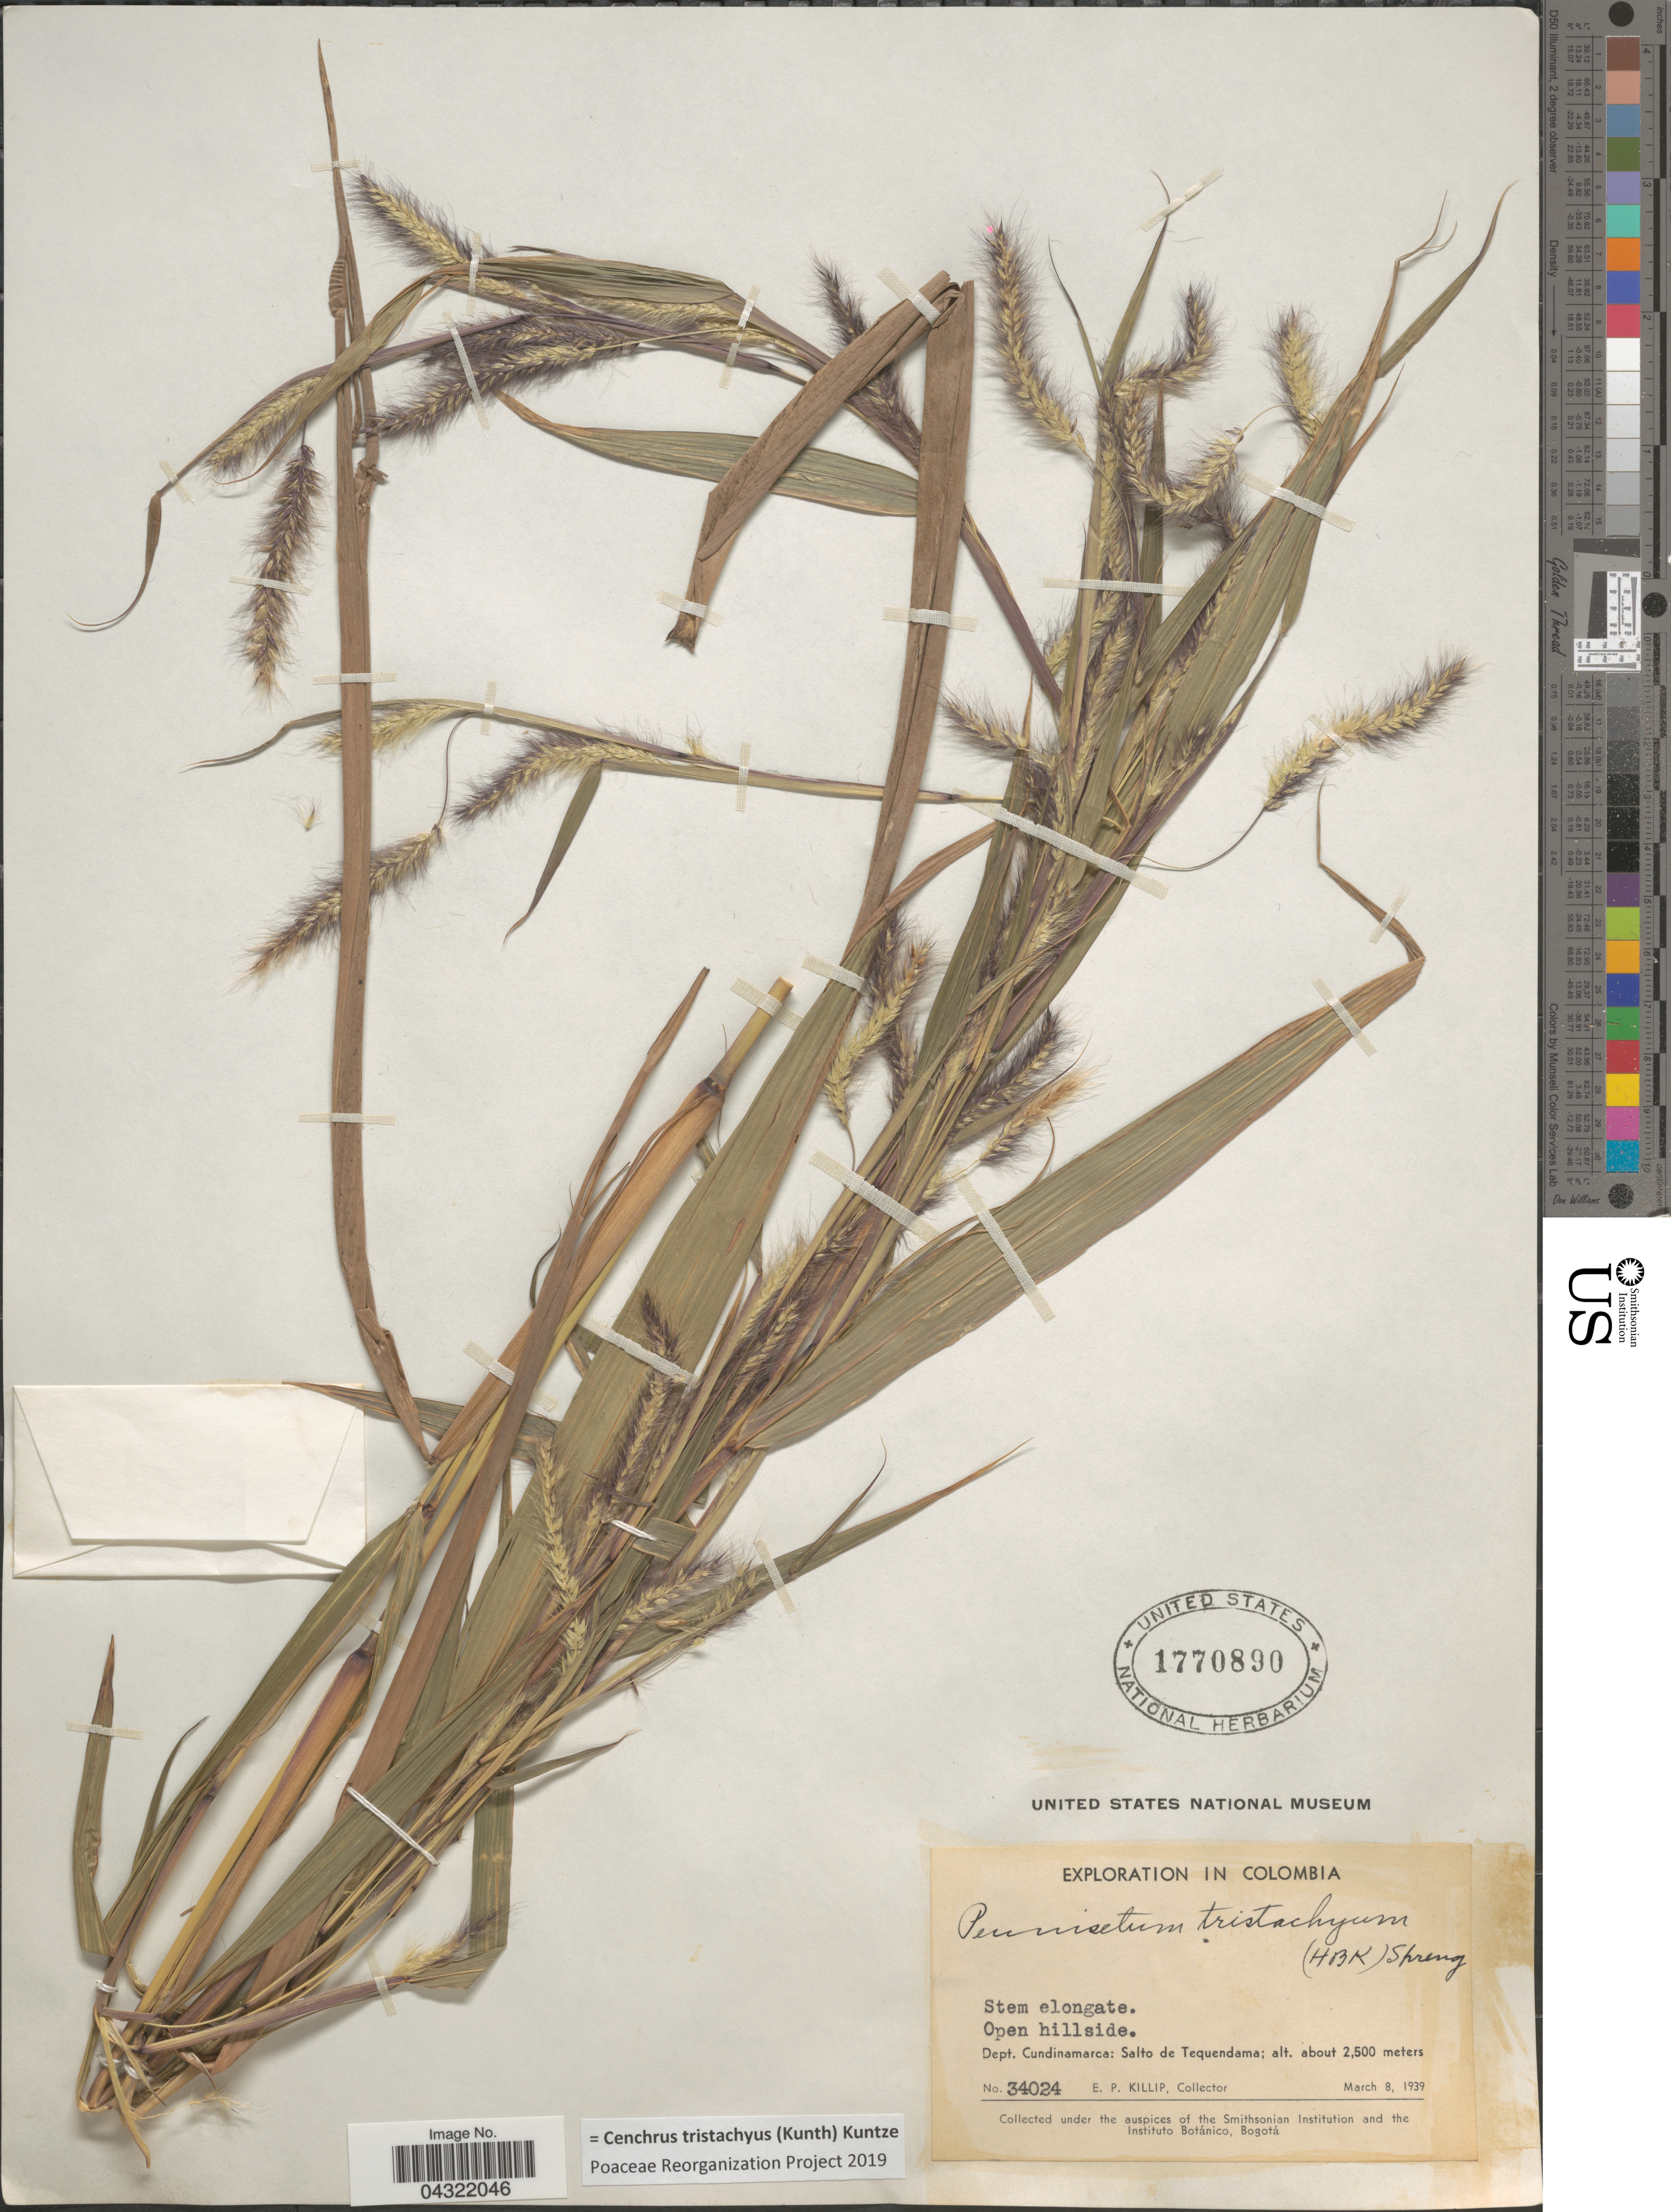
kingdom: Plantae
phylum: Tracheophyta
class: Liliopsida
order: Poales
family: Poaceae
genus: Cenchrus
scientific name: Cenchrus tristachyus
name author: (Kunth) Kuntze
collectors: E. P. Killip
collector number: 34024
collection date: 1939-03-08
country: Colombia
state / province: Cundinamarca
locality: Exploration in Colombia. Open hillside. Dept. Cundinamarca: Salto de Tequendama.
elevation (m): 2500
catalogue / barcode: US 1770890